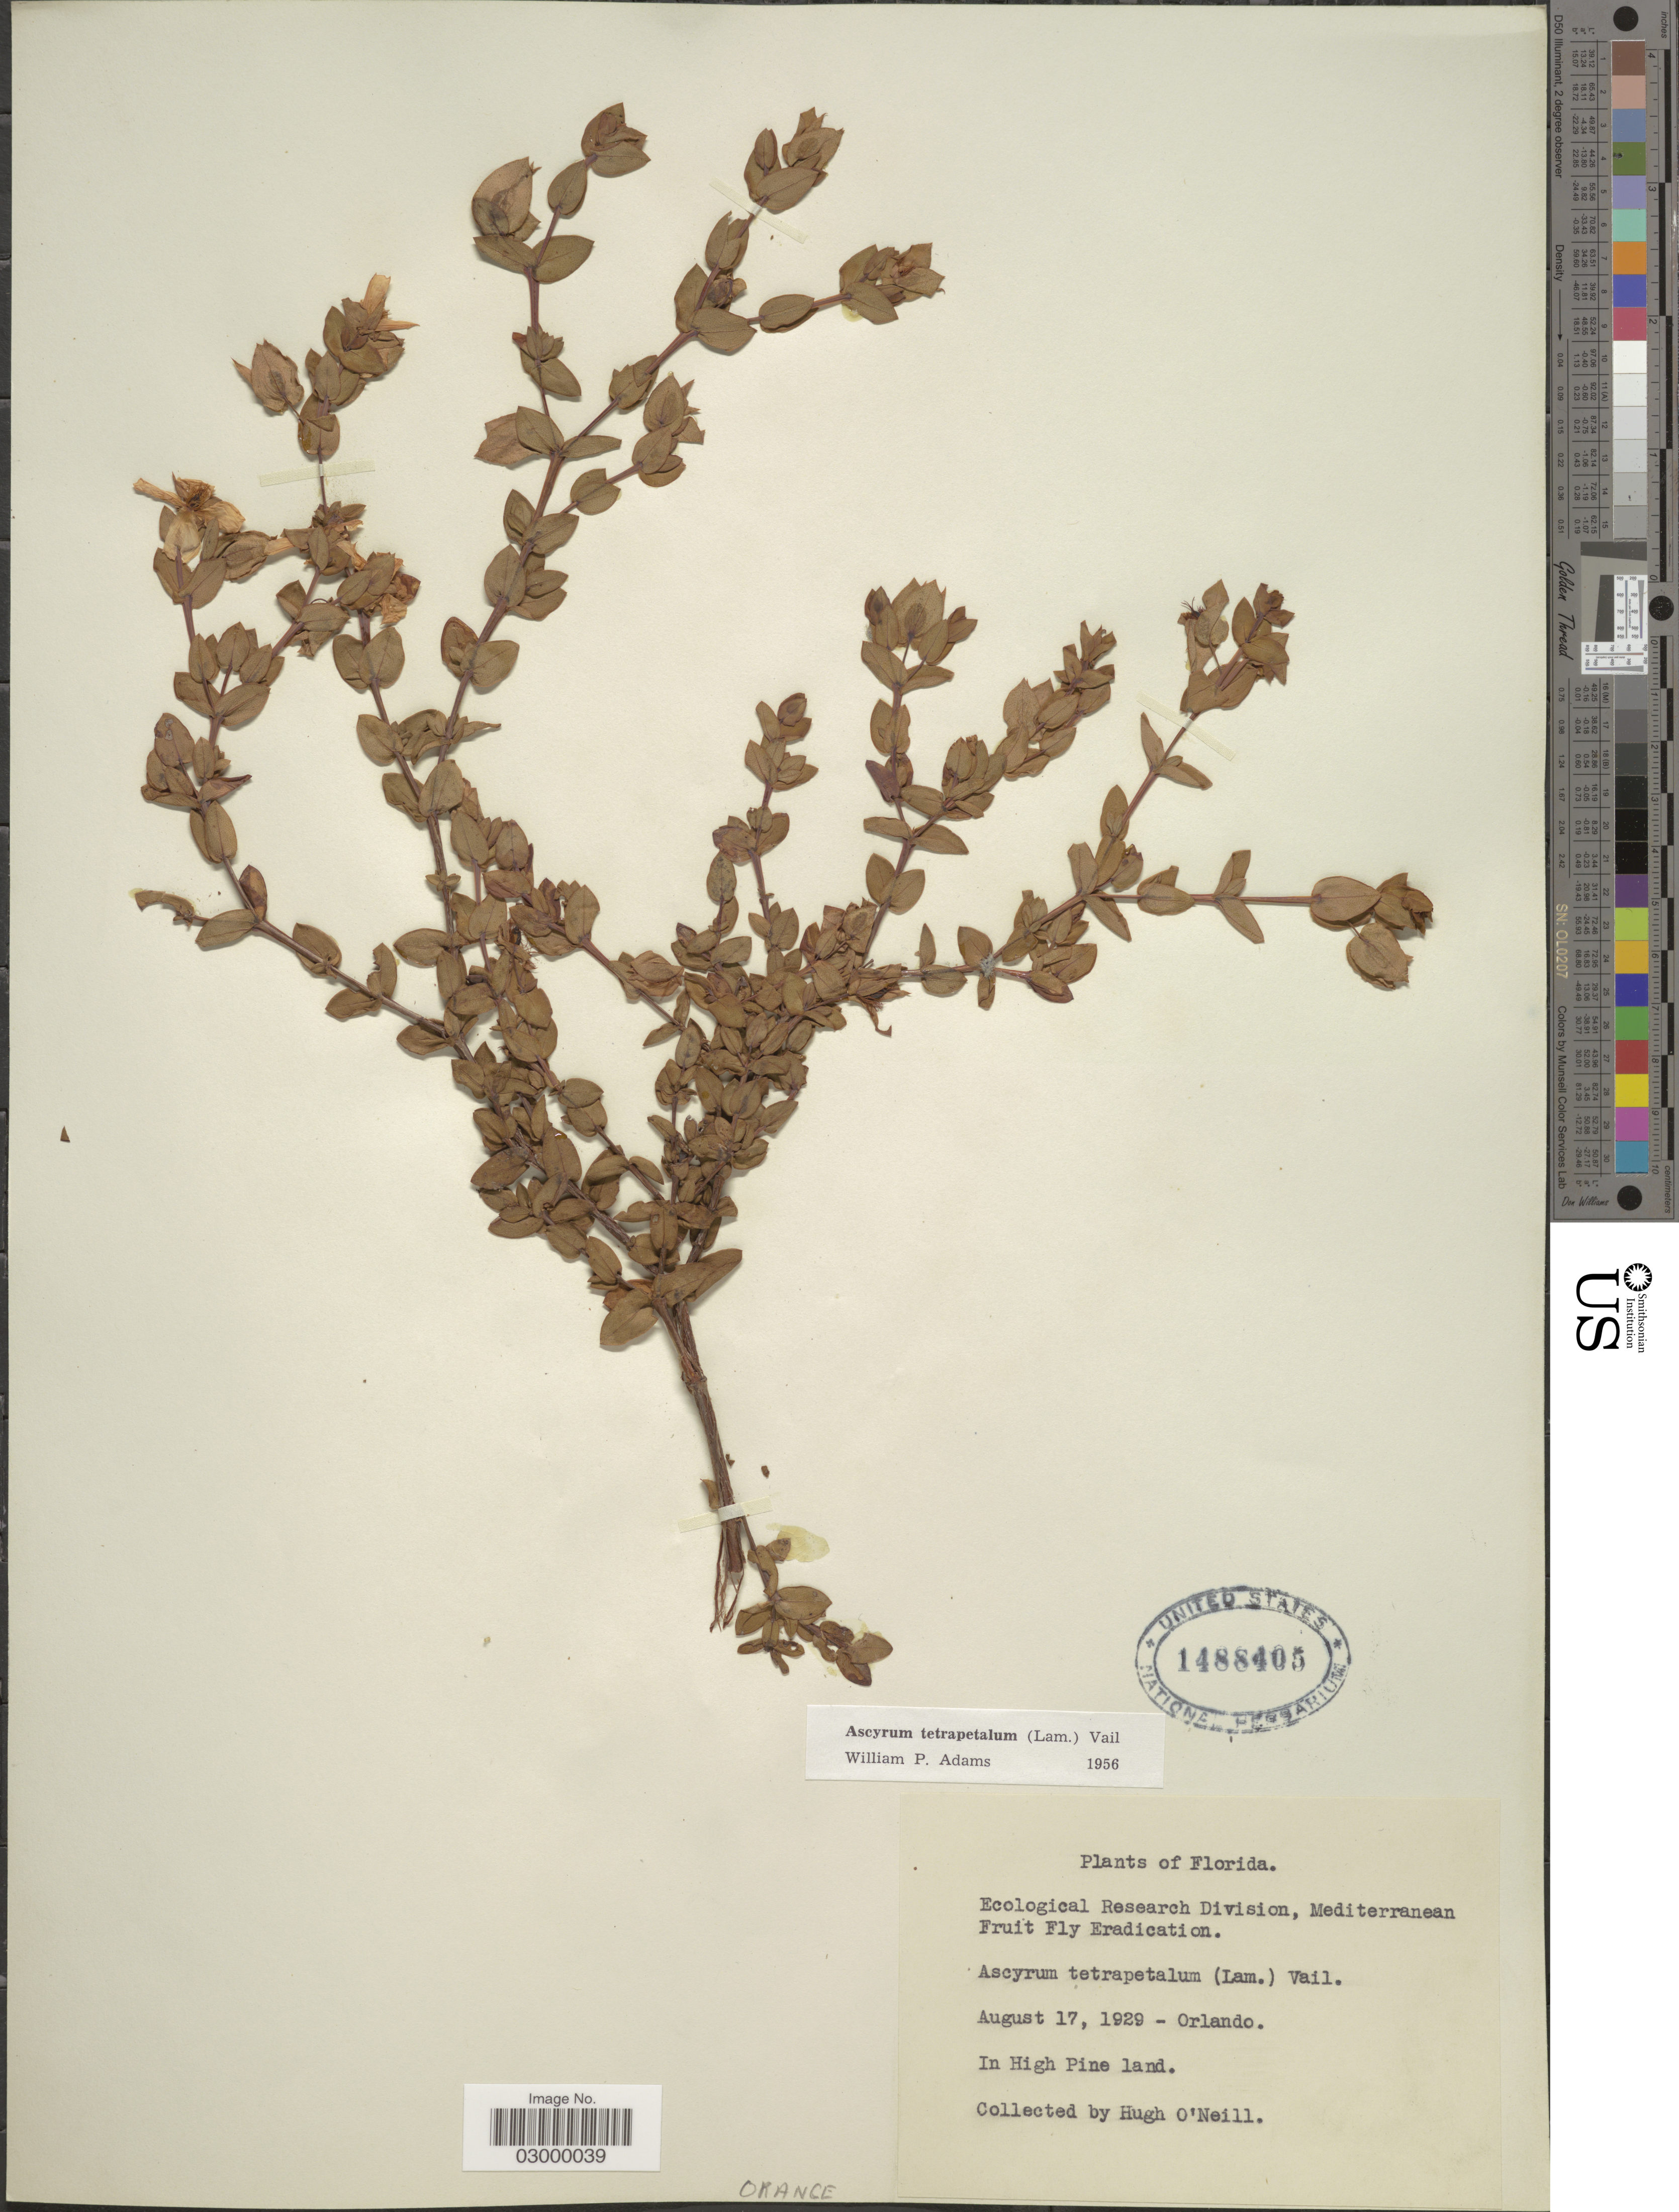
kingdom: Plantae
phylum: Tracheophyta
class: Magnoliopsida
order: Malpighiales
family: Hypericaceae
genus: Hypericum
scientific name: Hypericum tetrapetalum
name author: Lam.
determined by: Strong, Mark T., (BOT), Smithsonian Institution - National Museum of Natural History (UNITED STATES)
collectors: H. O'Neill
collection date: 1929-08-17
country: United States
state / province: Florida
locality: Orlando. Orange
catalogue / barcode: US 1488405